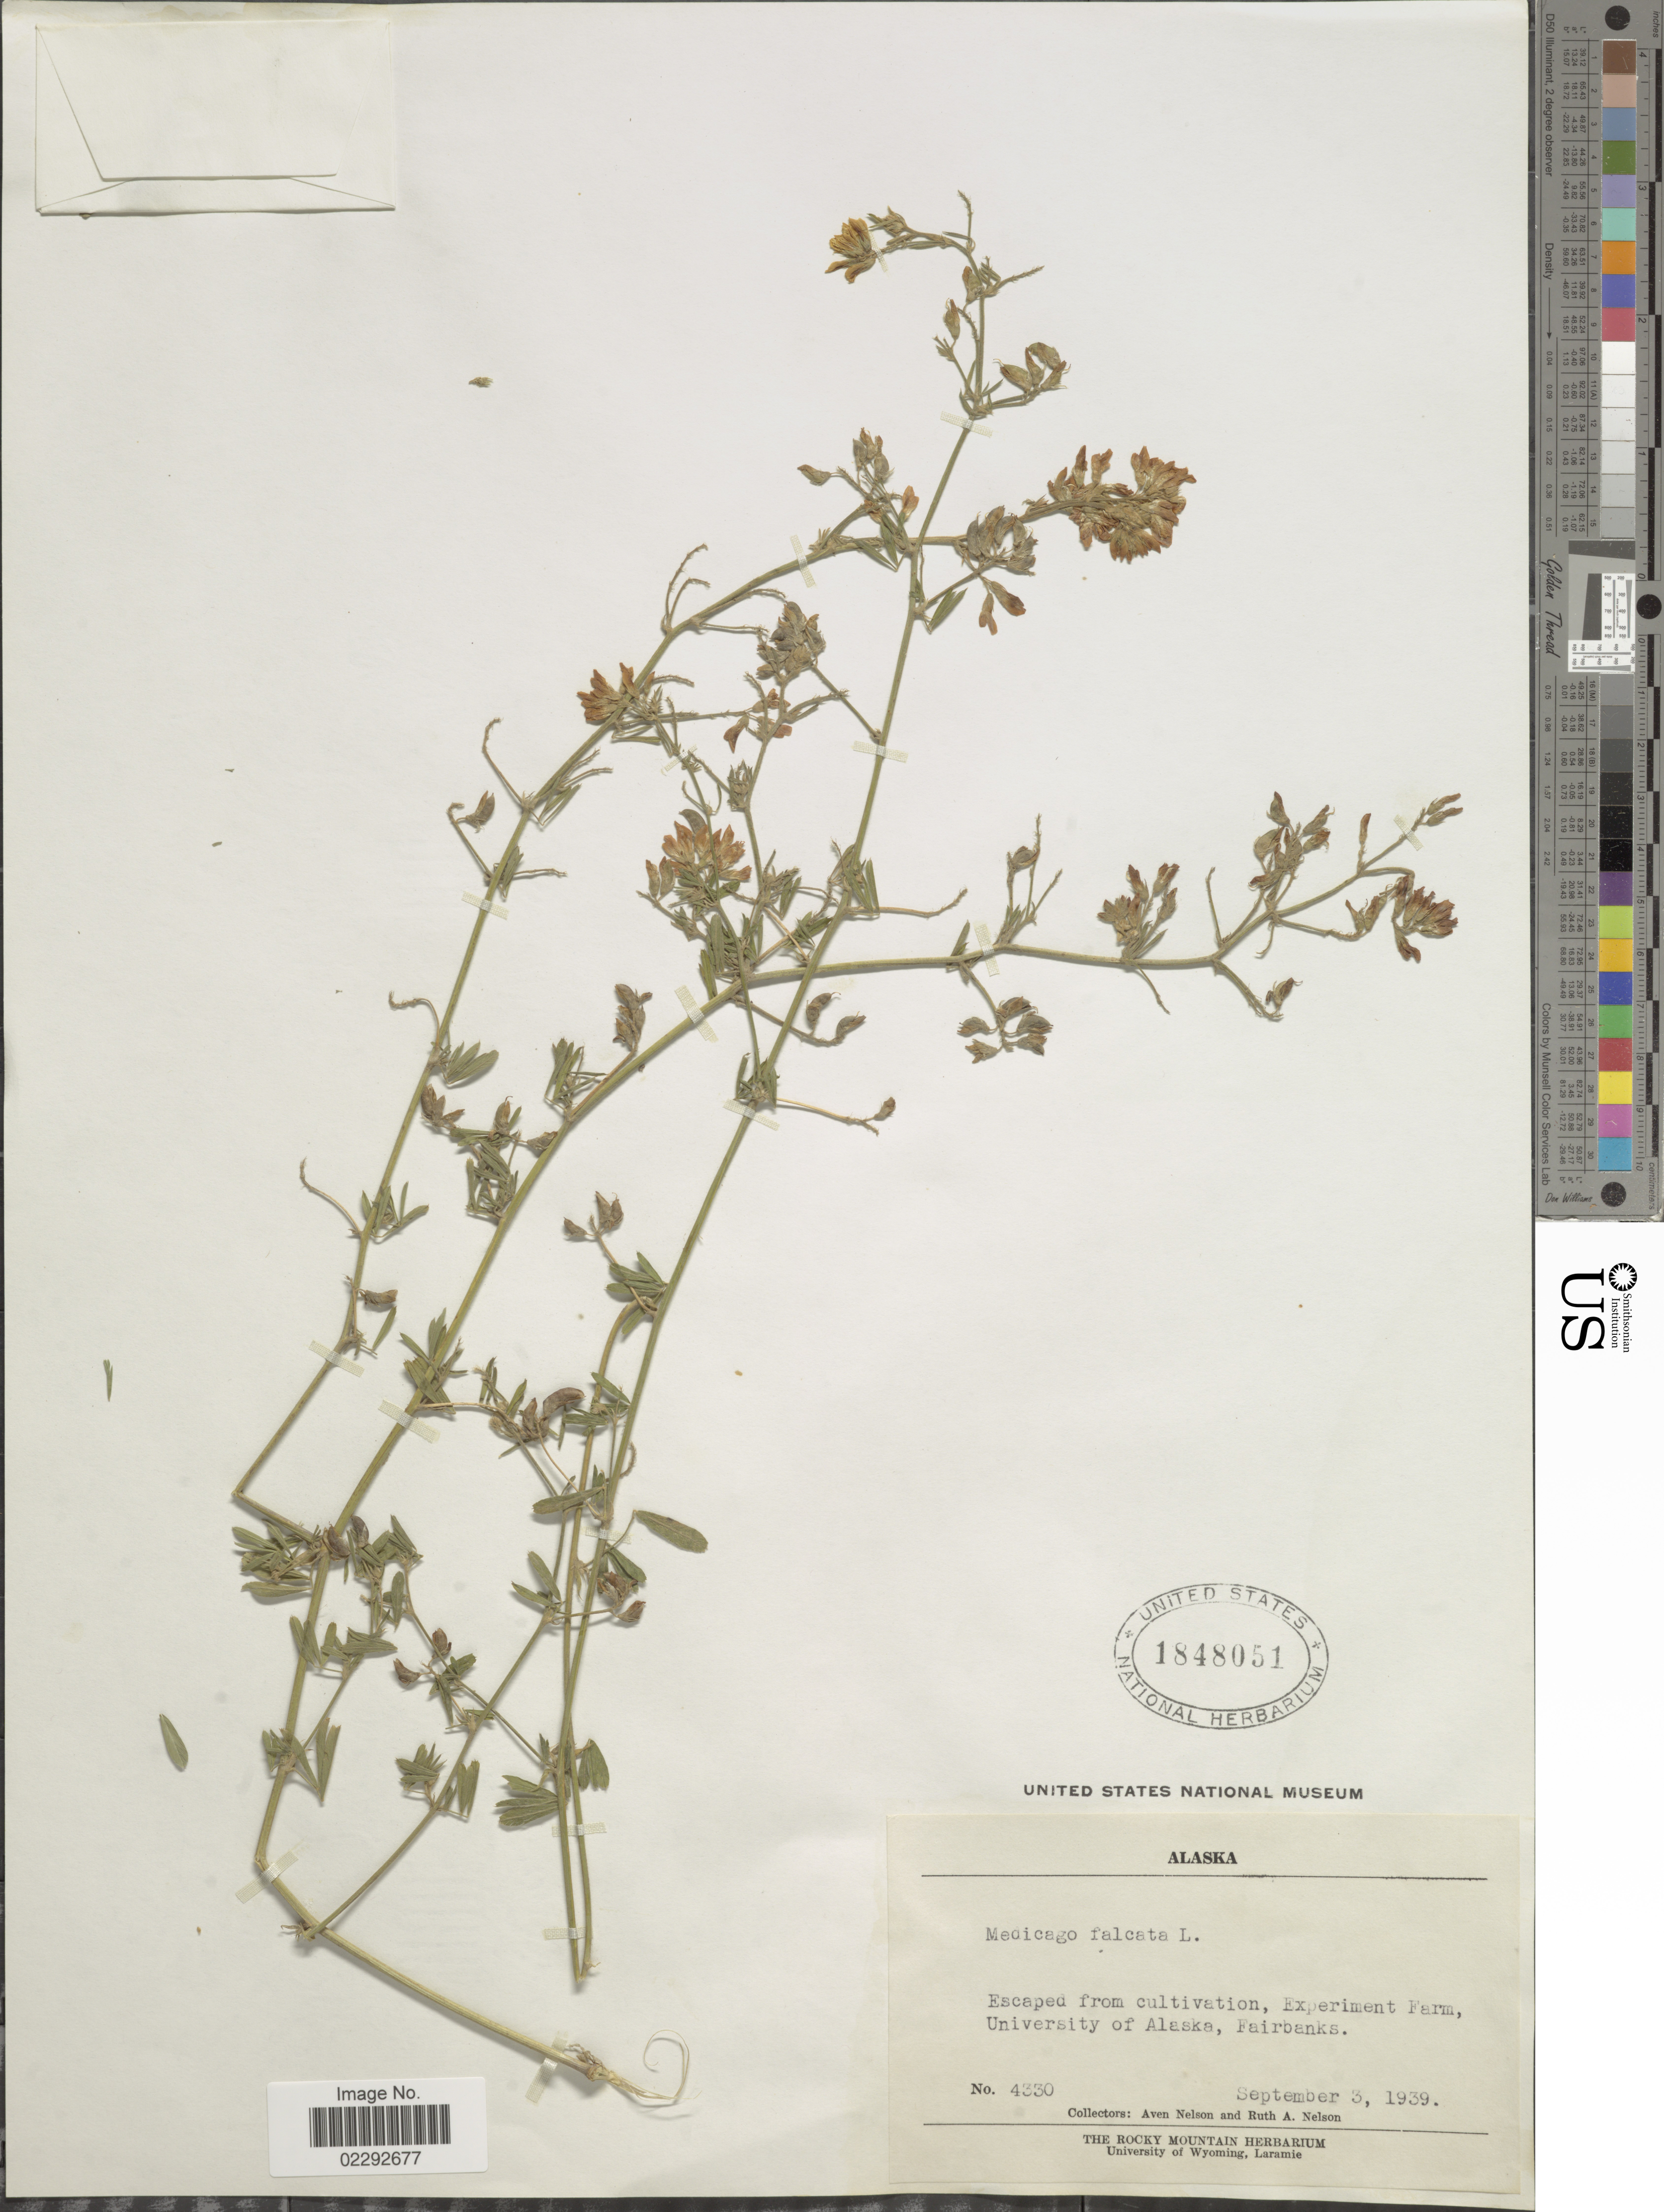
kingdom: Plantae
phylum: Tracheophyta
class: Magnoliopsida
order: Fabales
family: Fabaceae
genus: Medicago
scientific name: Medicago falcata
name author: L.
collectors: A. Nelson & R. A. Nelson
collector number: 4330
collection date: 1939-09-03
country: United States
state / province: Alaska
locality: Experiment Farm, University of Alaska, Fairbanks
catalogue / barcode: US 1848051